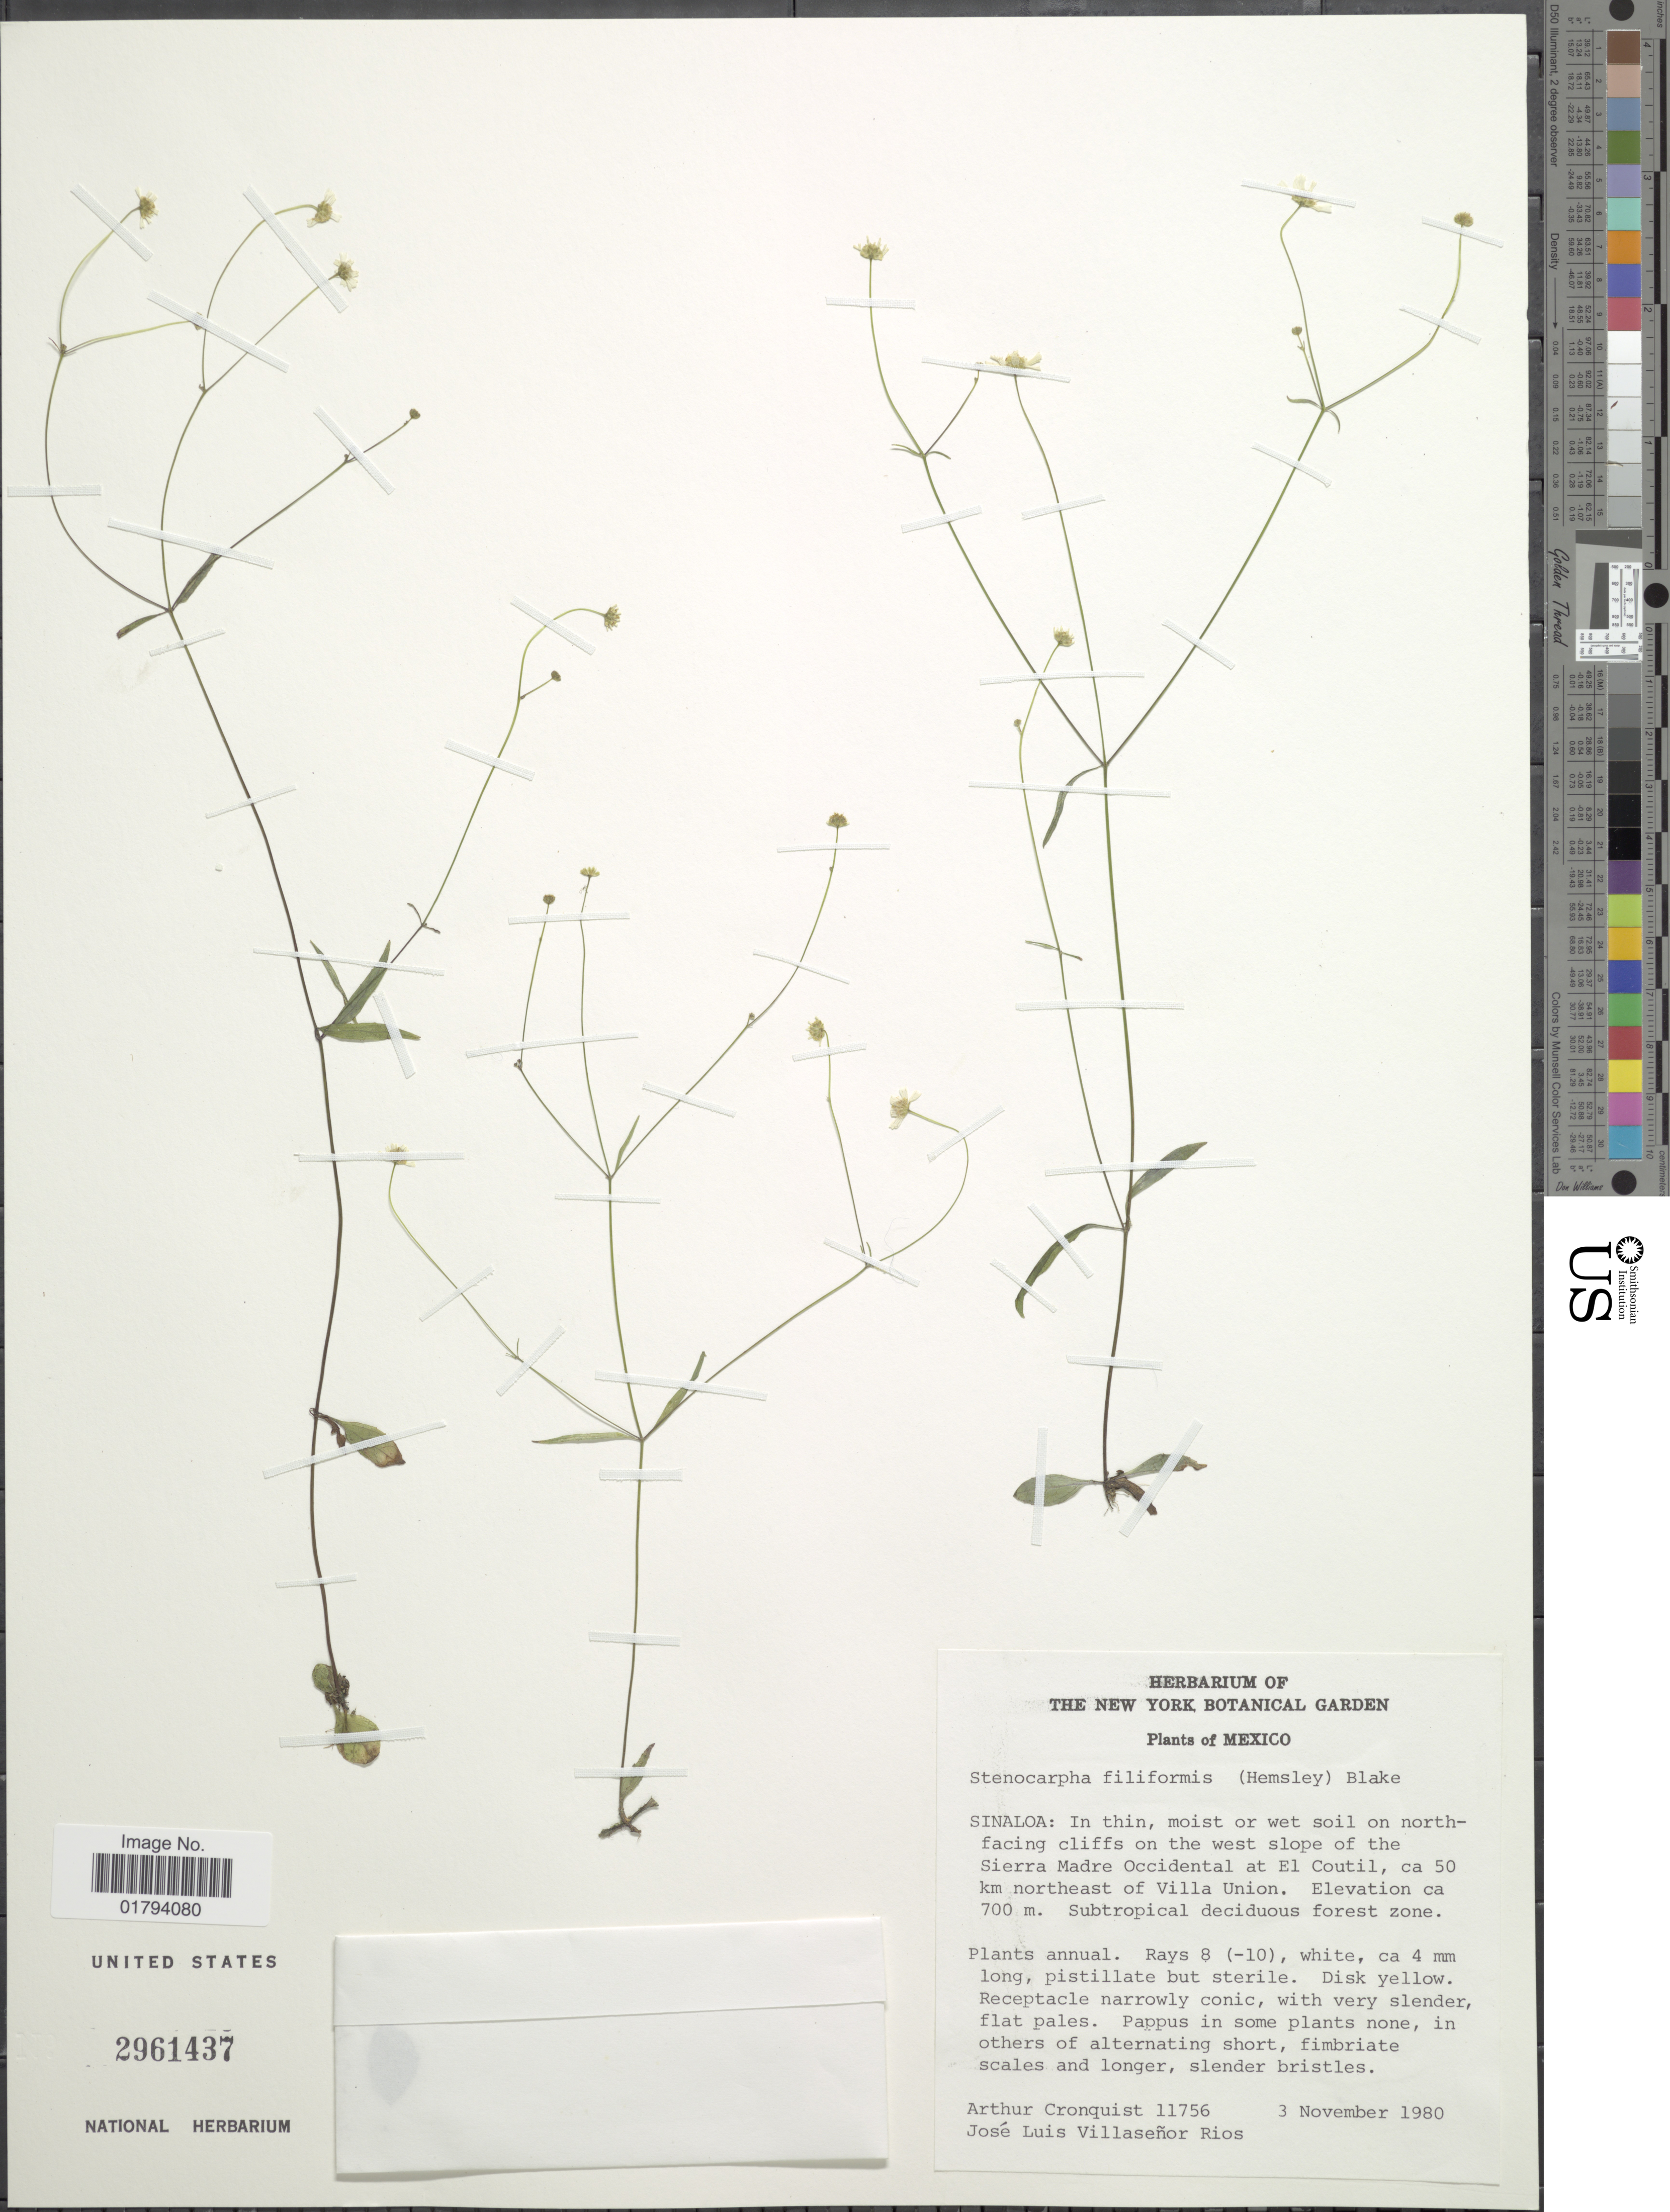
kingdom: Plantae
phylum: Tracheophyta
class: Magnoliopsida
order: Asterales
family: Asteraceae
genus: Galinsoga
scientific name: Galinsoga filiformis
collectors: A. J. Cronquist & J. L. Villasenor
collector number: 11756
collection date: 1980-11-03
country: Mexico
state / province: Sinaloa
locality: In thin, moist or wet soil on north-facing cliffs on the west slope of the Sierra Madre Occidental at El Coutil, ca 50 km northeast of Villa Union.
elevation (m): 700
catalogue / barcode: US 2961437